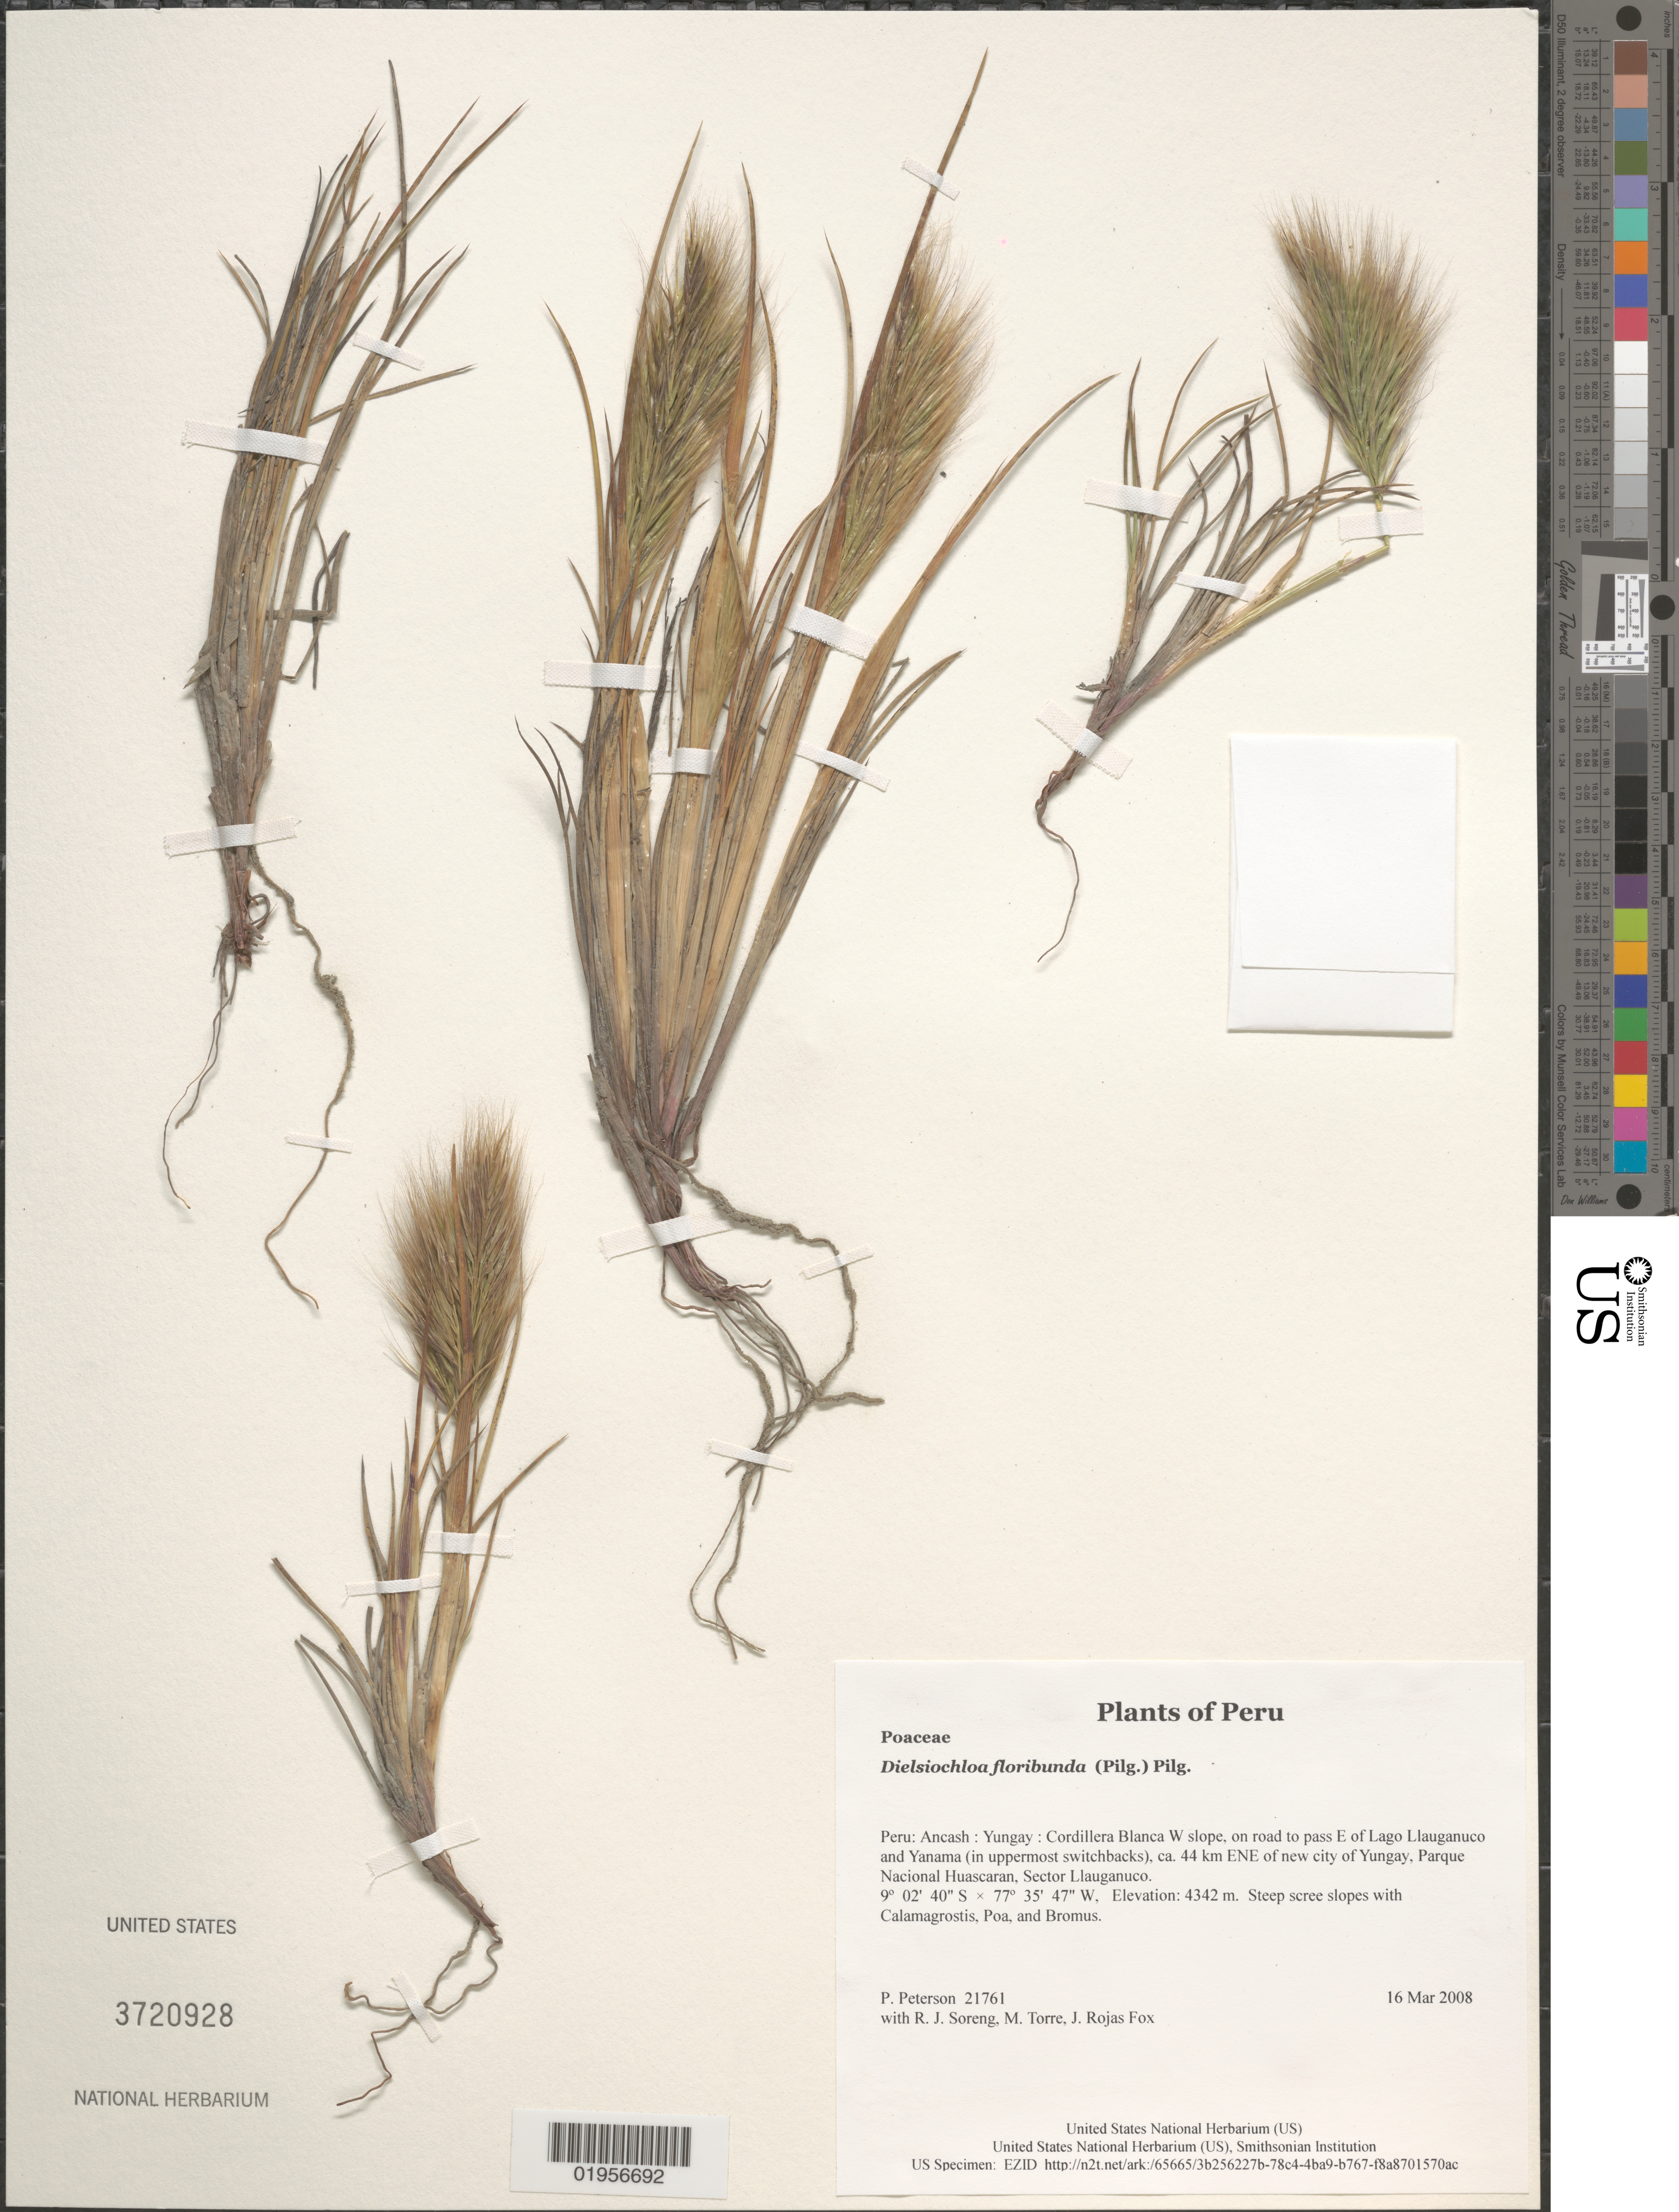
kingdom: Plantae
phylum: Tracheophyta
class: Liliopsida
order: Poales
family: Poaceae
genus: Dielsiochloa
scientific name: Dielsiochloa floribunda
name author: (Pilg.) Pilg.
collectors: P. M. Peterson, R. J. Soreng, M. Torre & J. Rojas Fox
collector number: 21761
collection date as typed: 16 Mar 2008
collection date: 2008-03-16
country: Peru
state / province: Ancash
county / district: Yungay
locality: Cordillera Blanca W slope, on road to pass E of Lago Llauganuco and Yanama (in uppermost switchbacks), ca. 44 km ENE of new city of Yungay, Parque Nacional Huascaran, Sector Llauganuco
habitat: Steep scree slopes with Calamagrostis, Poa, and Bromus.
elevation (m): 4342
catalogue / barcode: US 3720928